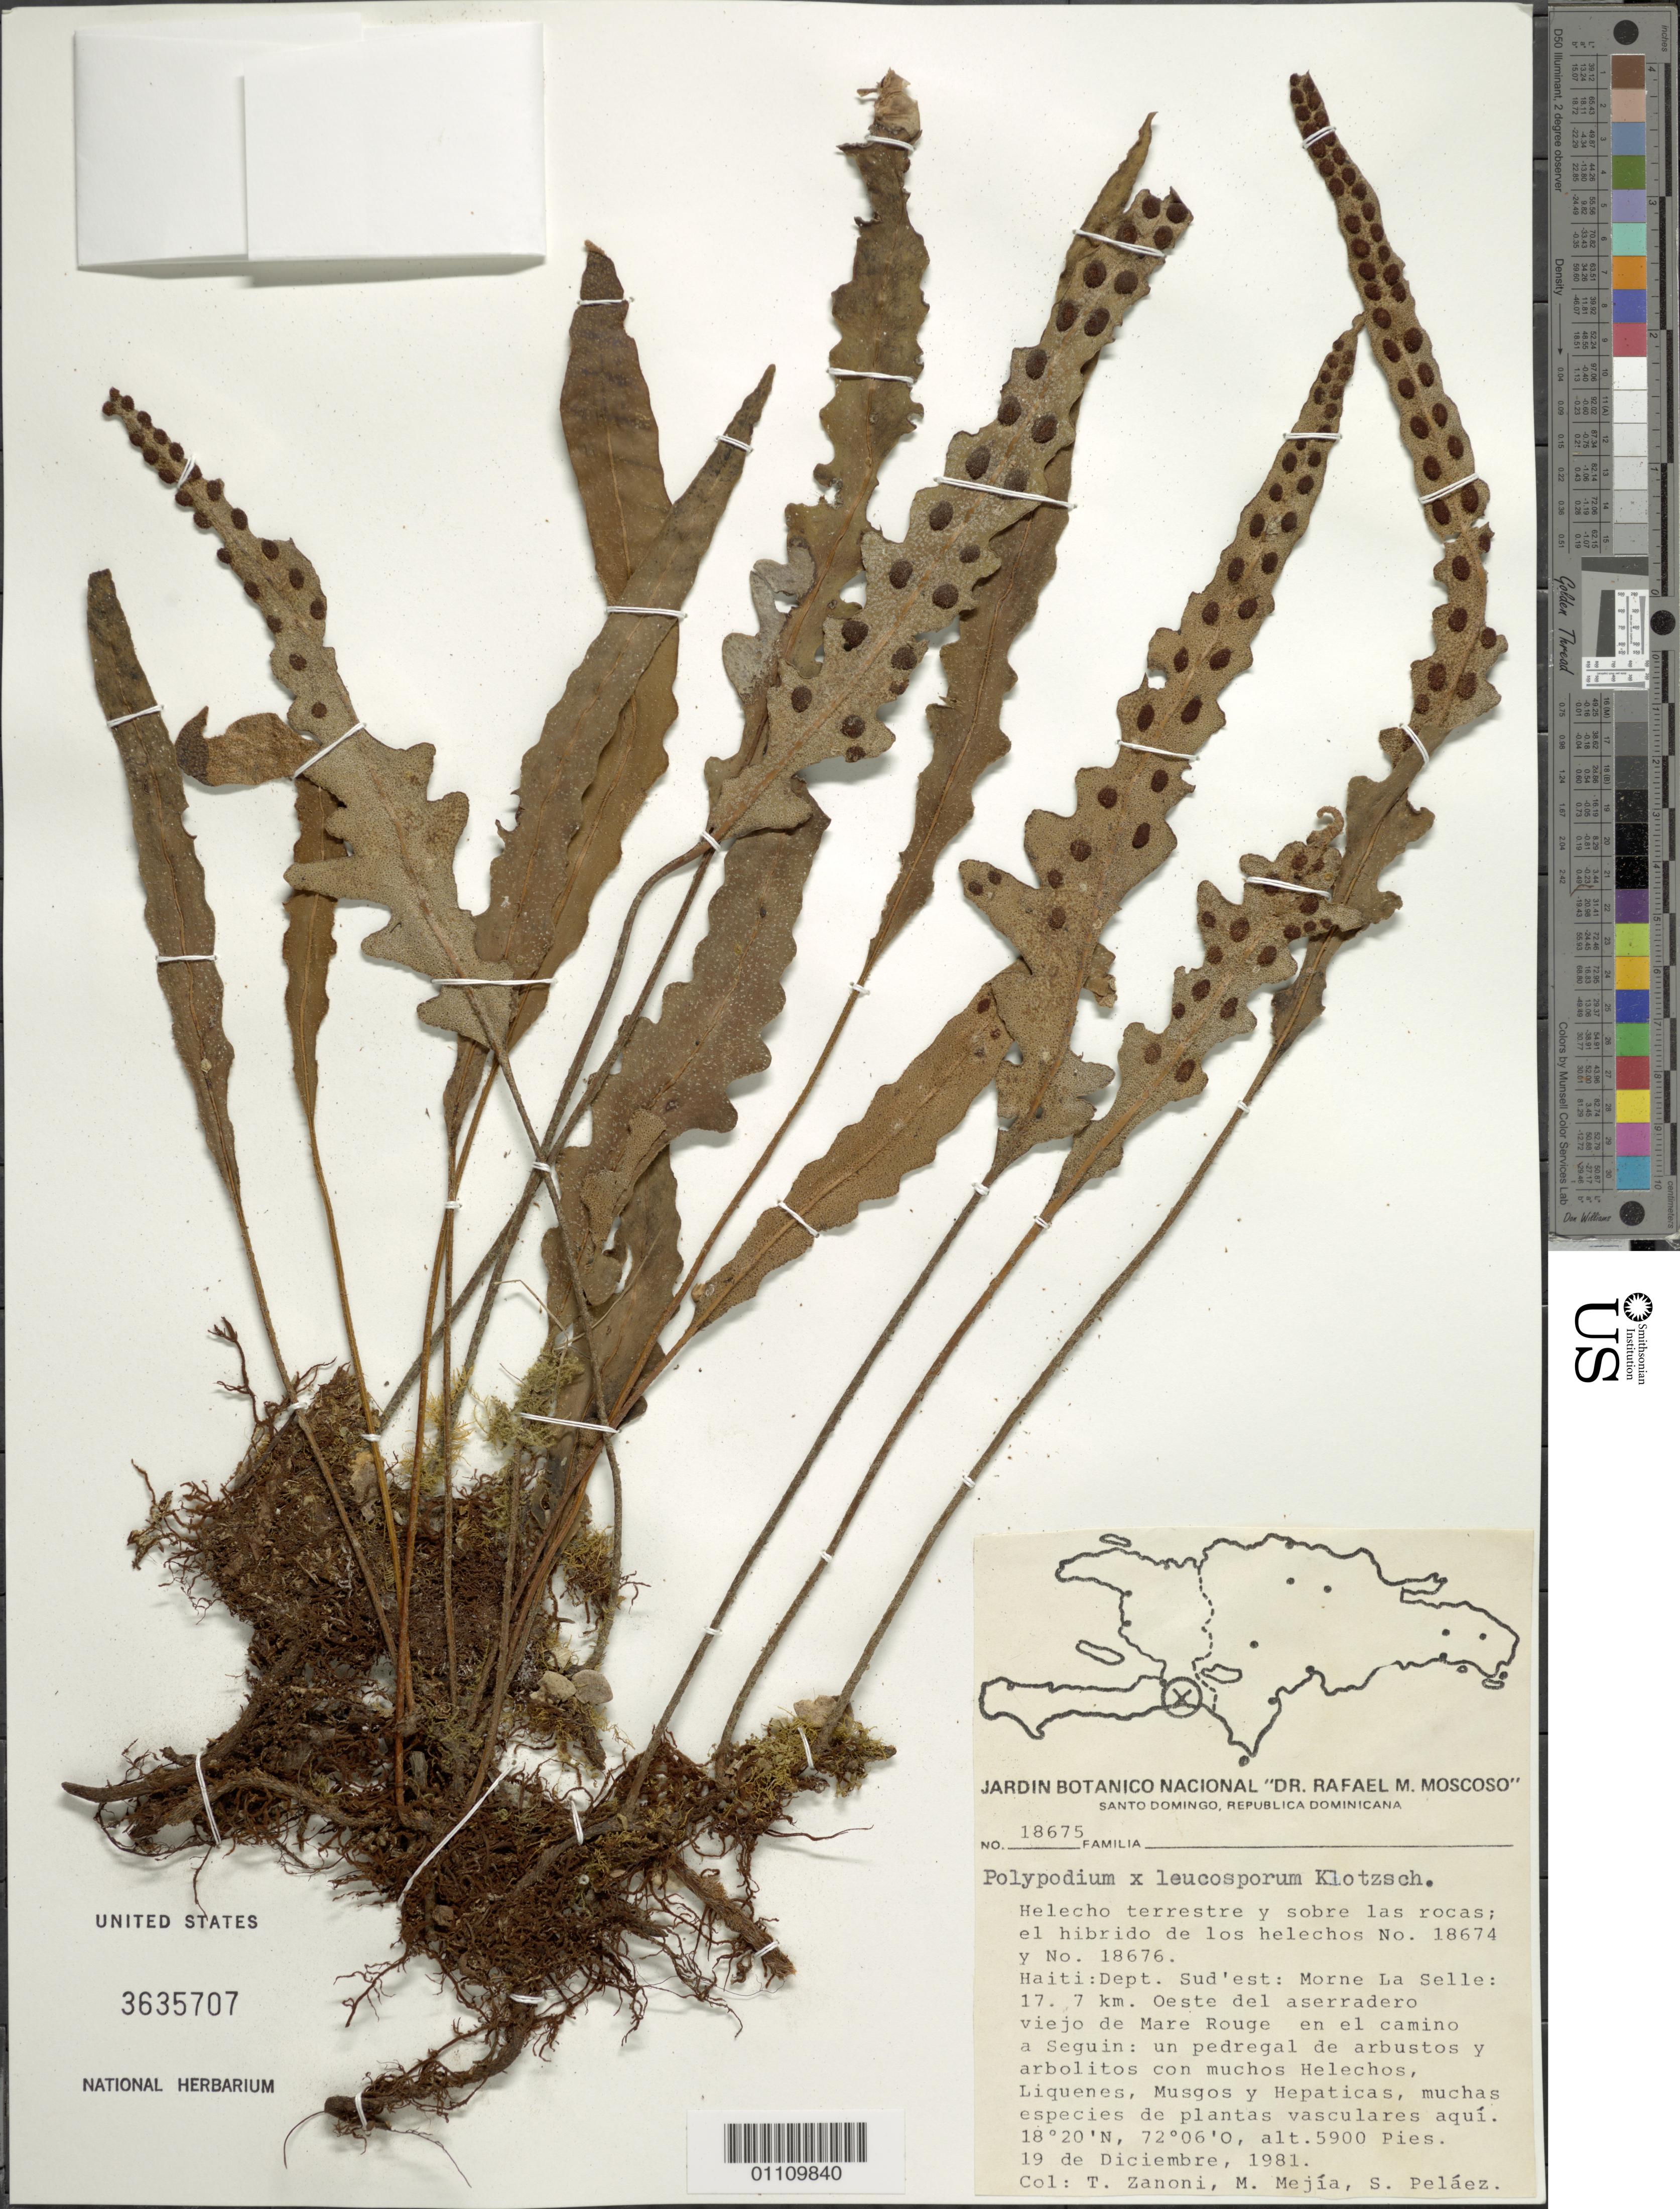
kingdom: Plantae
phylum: Tracheophyta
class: Polypodiopsida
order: Polypodiales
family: Polypodiaceae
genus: Pleopeltis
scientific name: Pleopeltis x leucospora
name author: (Klotzsch) L.B. Moore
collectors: T. A. Zanoni, M. Mejia & S. Pelaez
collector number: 18675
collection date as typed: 19 Dec 1981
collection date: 1981-12-19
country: Haiti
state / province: Sud-Est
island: Hispaniola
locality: Morne La Selle, 17.7 km Oeste del aserradero vieja de Mare Rouge en el camino a Seguin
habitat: Un pedregal de arbustos y arbolitos con muchos Helechos, Liquenes, Musgos y Hepaticas, muchas especies de plantas vasculares aquí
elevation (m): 1798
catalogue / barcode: US 3635707